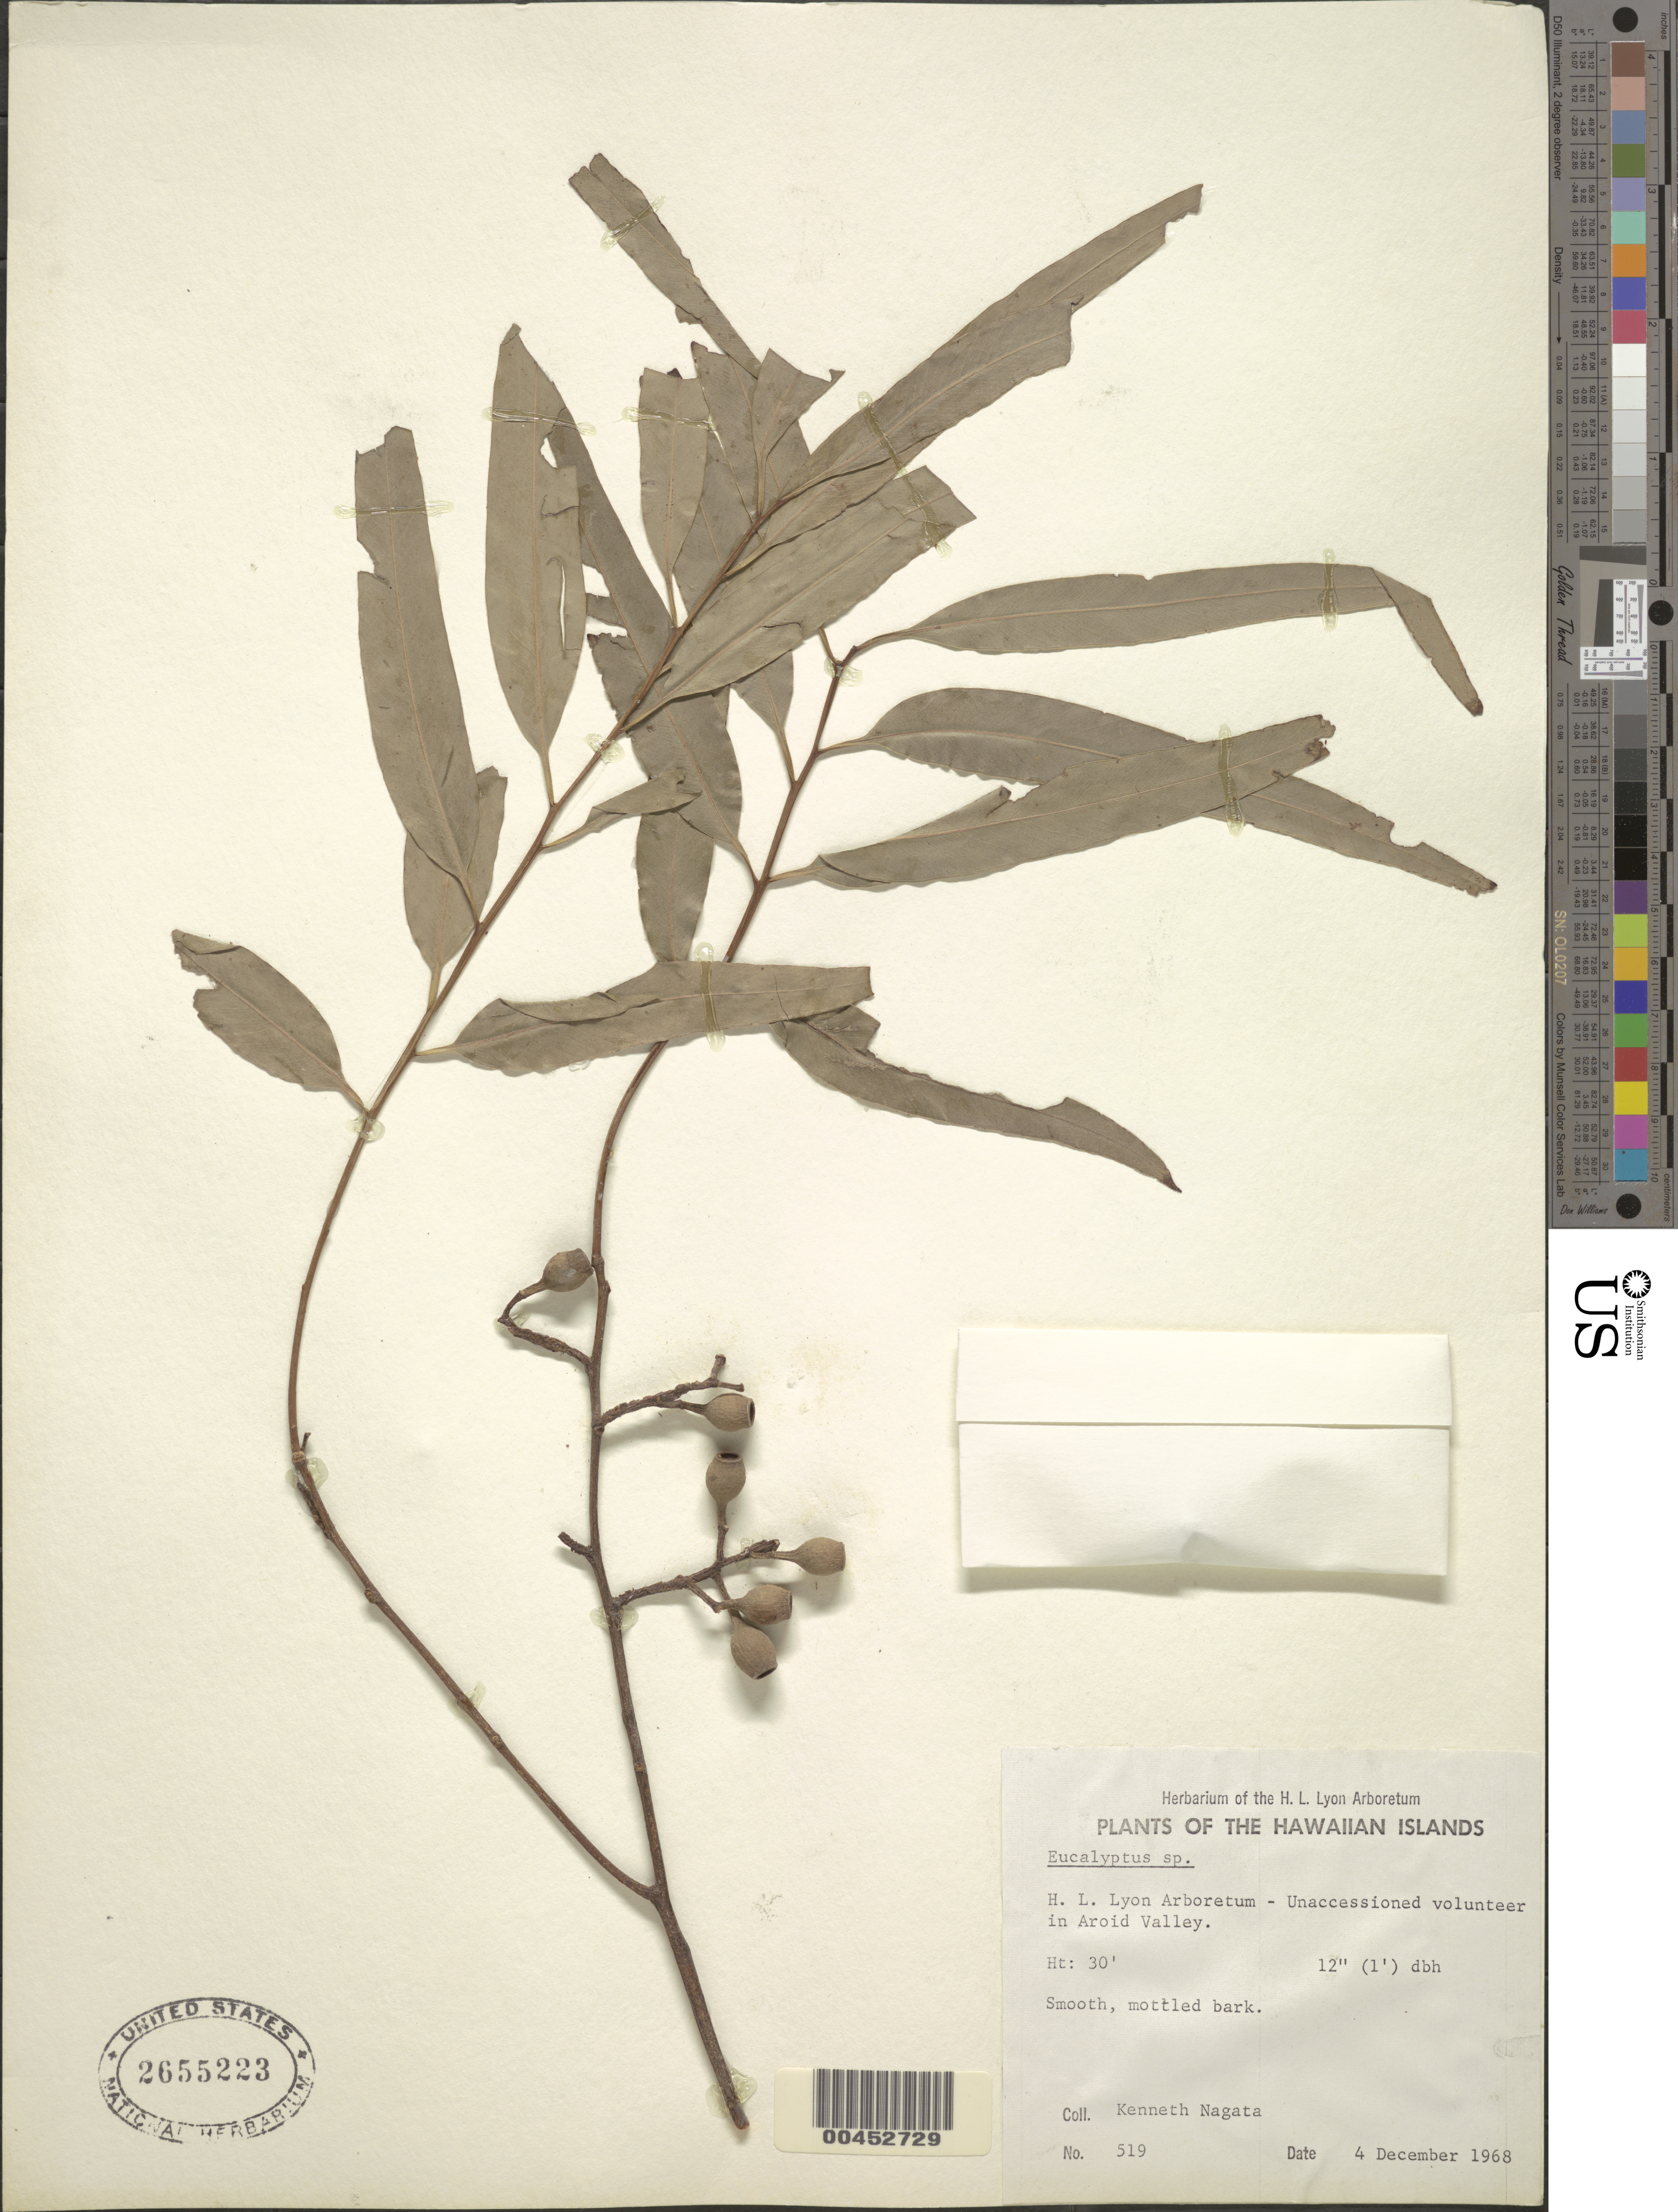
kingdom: Plantae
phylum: Tracheophyta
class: Magnoliopsida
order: Myrtales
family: Myrtaceae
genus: Eucalyptus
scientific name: Eucalyptus sp.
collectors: K. Nagata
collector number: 519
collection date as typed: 4 Dec 1968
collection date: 1968-12-04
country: United States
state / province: Hawaii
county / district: Honolulu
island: Oahu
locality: Harold L. Lyon Arboretum, in Aroid Valley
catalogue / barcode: US 2655223